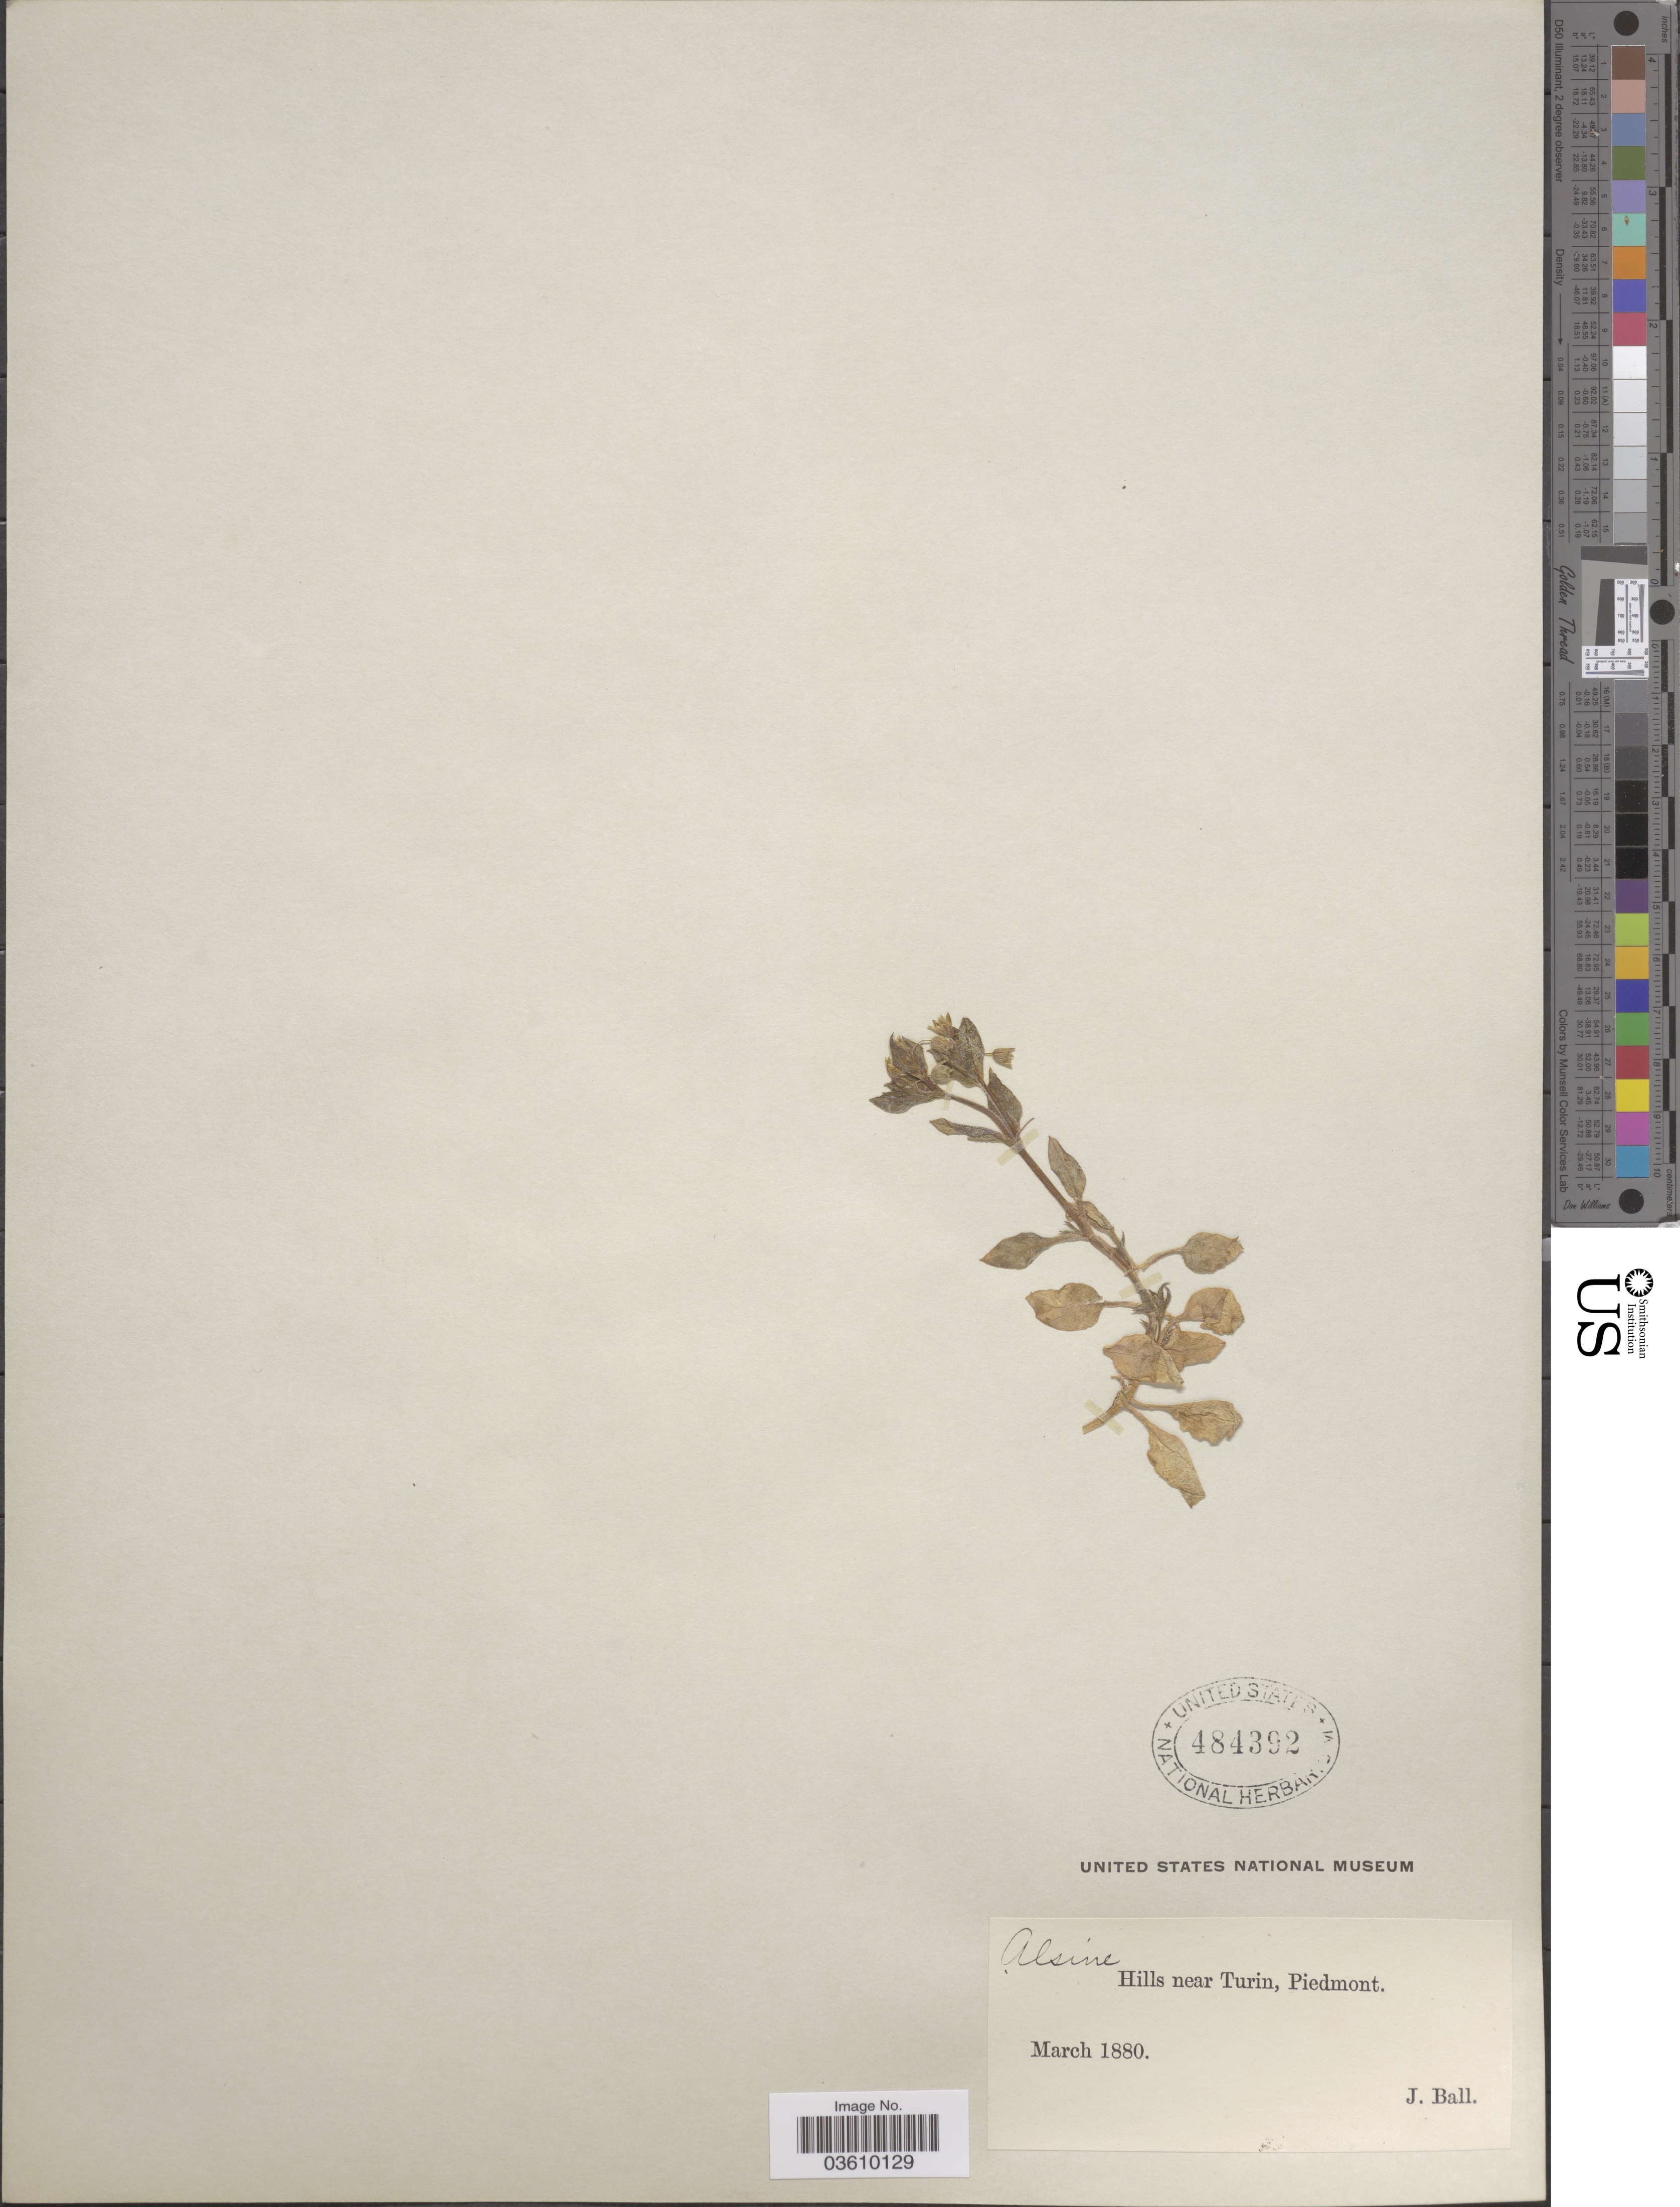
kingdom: Plantae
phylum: Tracheophyta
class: Magnoliopsida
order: Caryophyllales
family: Caryophyllaceae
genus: Stellaria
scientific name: Stellaria sp.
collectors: J. Ball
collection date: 1880-03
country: Italy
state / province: Piedmont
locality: Hills near Turin.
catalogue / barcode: US 484392